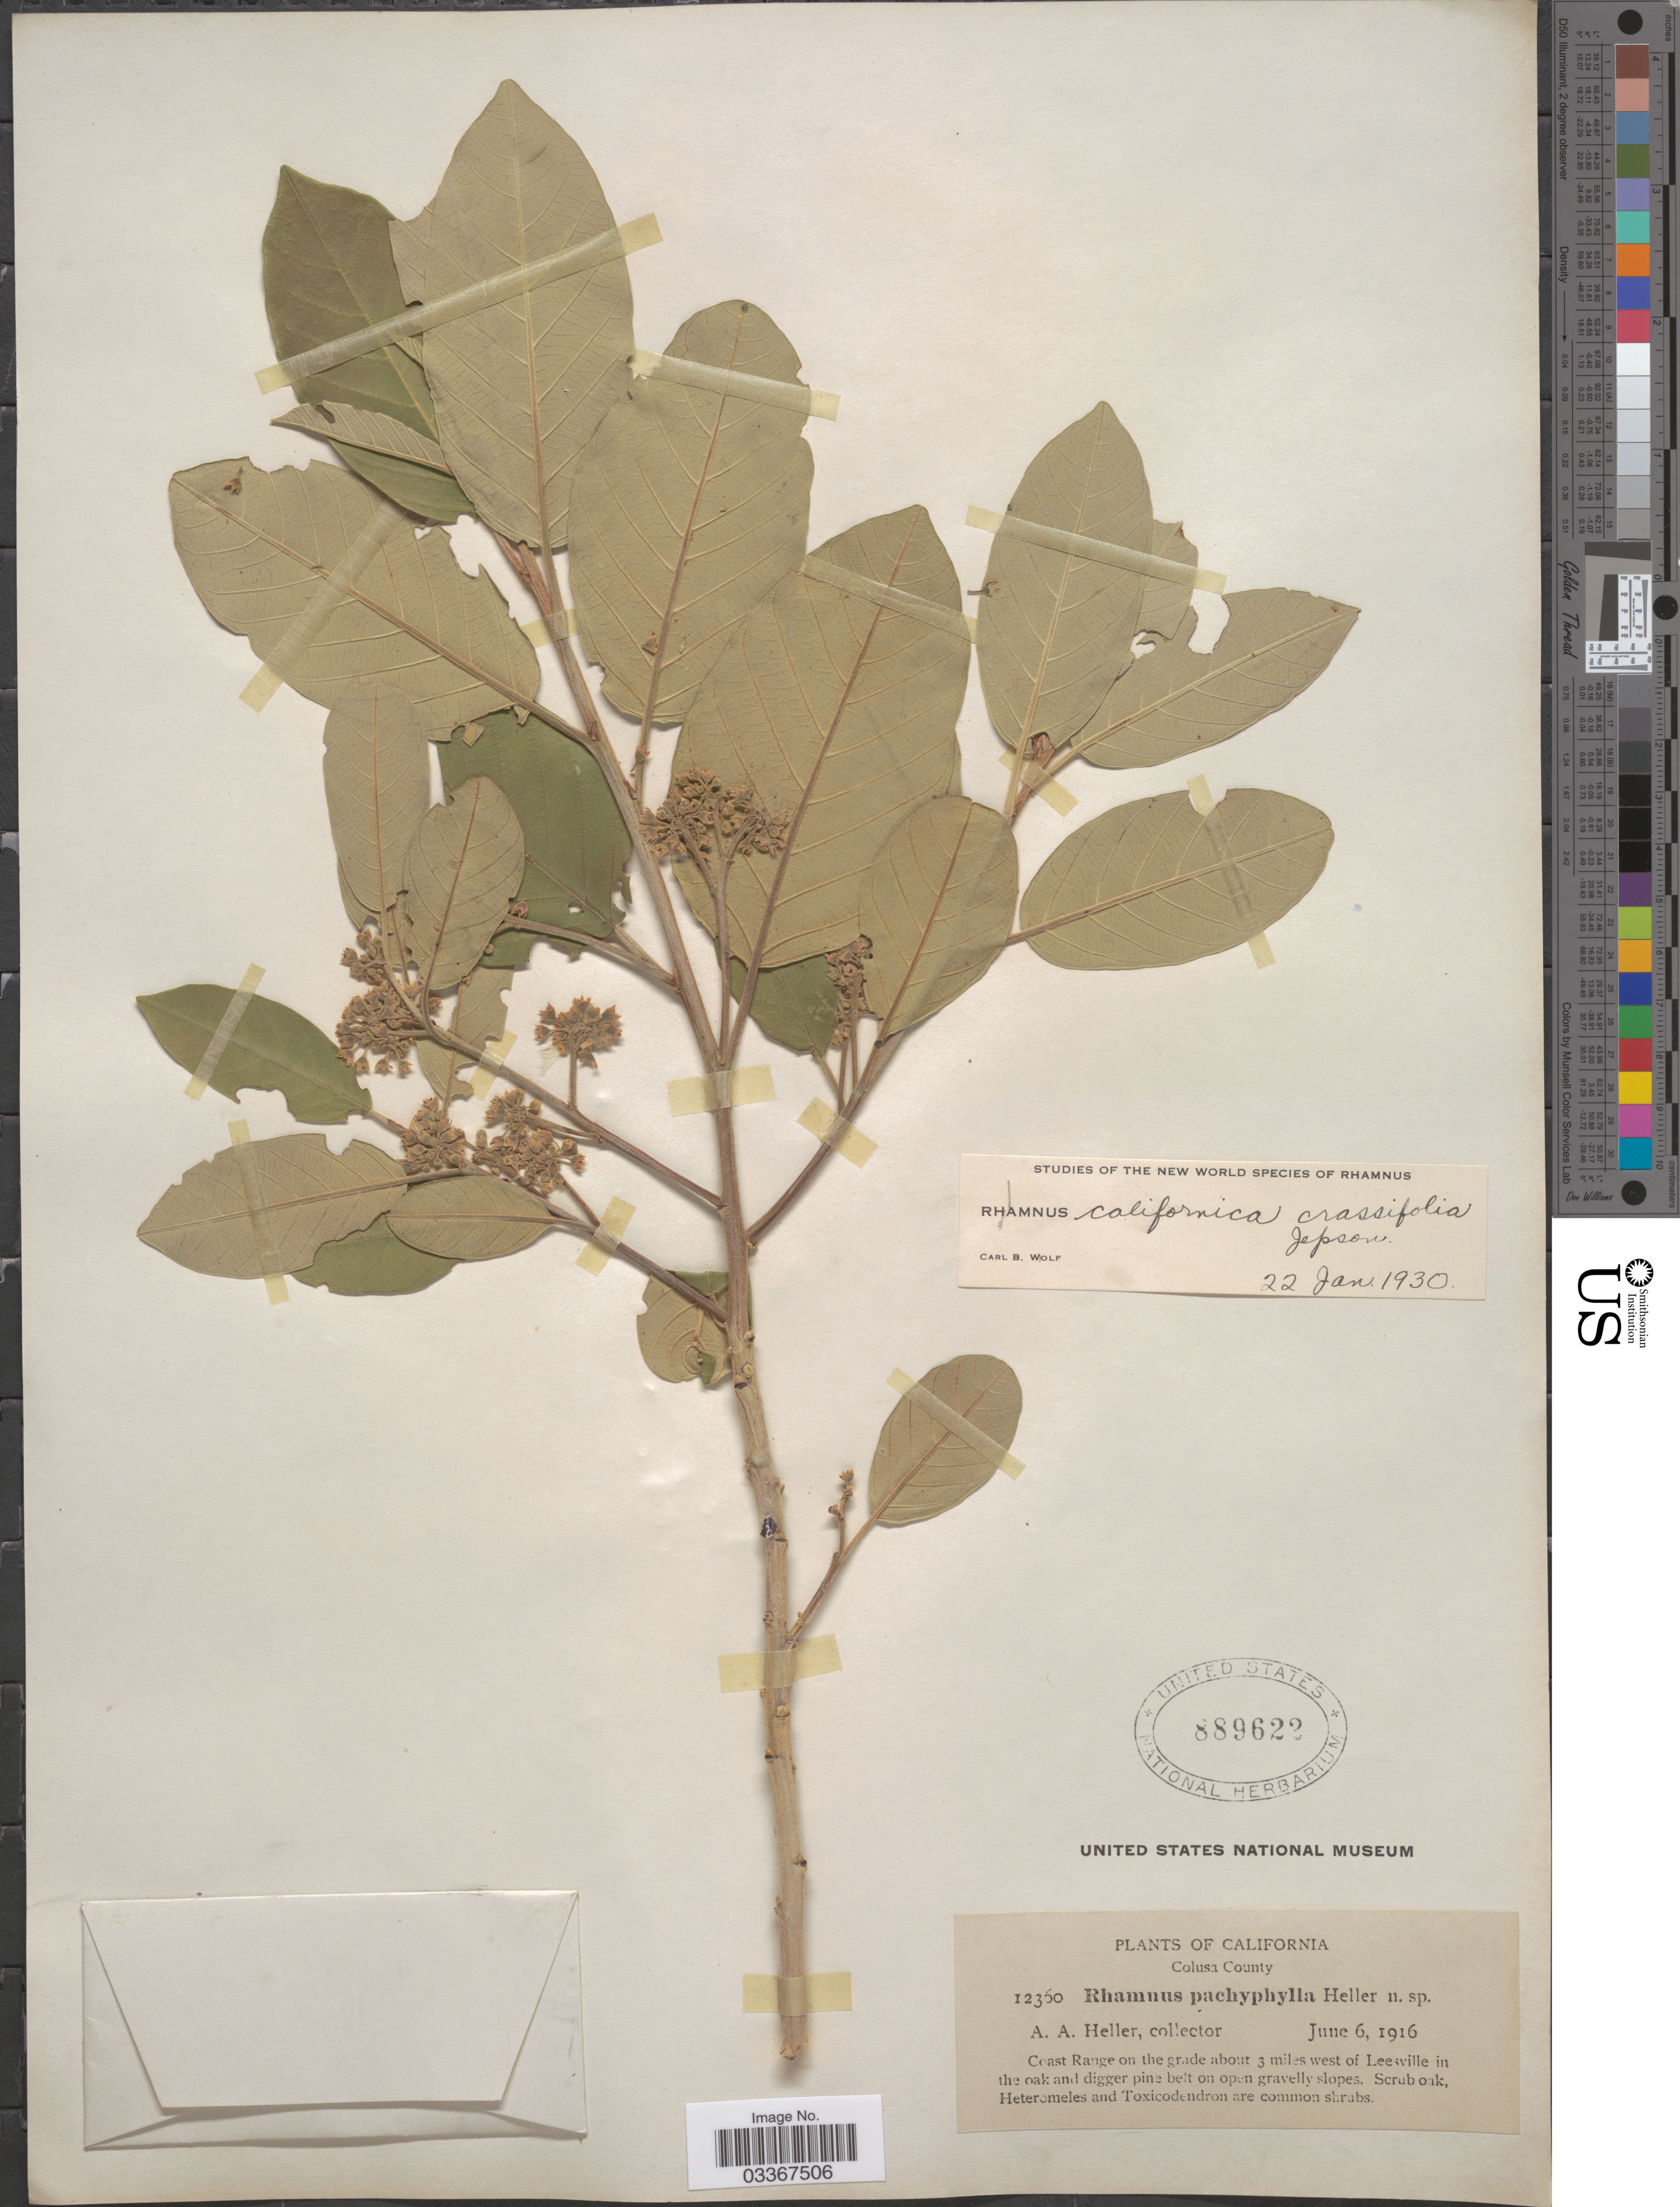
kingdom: Plantae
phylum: Tracheophyta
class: Magnoliopsida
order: Rosales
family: Rhamnaceae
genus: Frangula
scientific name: Frangula californica subsp. crassifolia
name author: (Jeps.) Kartesz & Gandhi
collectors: A. A. Heller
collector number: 12360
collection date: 1916-06-06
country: United States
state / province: California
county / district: Colusa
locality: Colusa County. Coast Range on the grade about 3 miles west of Leesville in the oak and digger pine belt on open gravelly slopes.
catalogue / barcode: US 889622